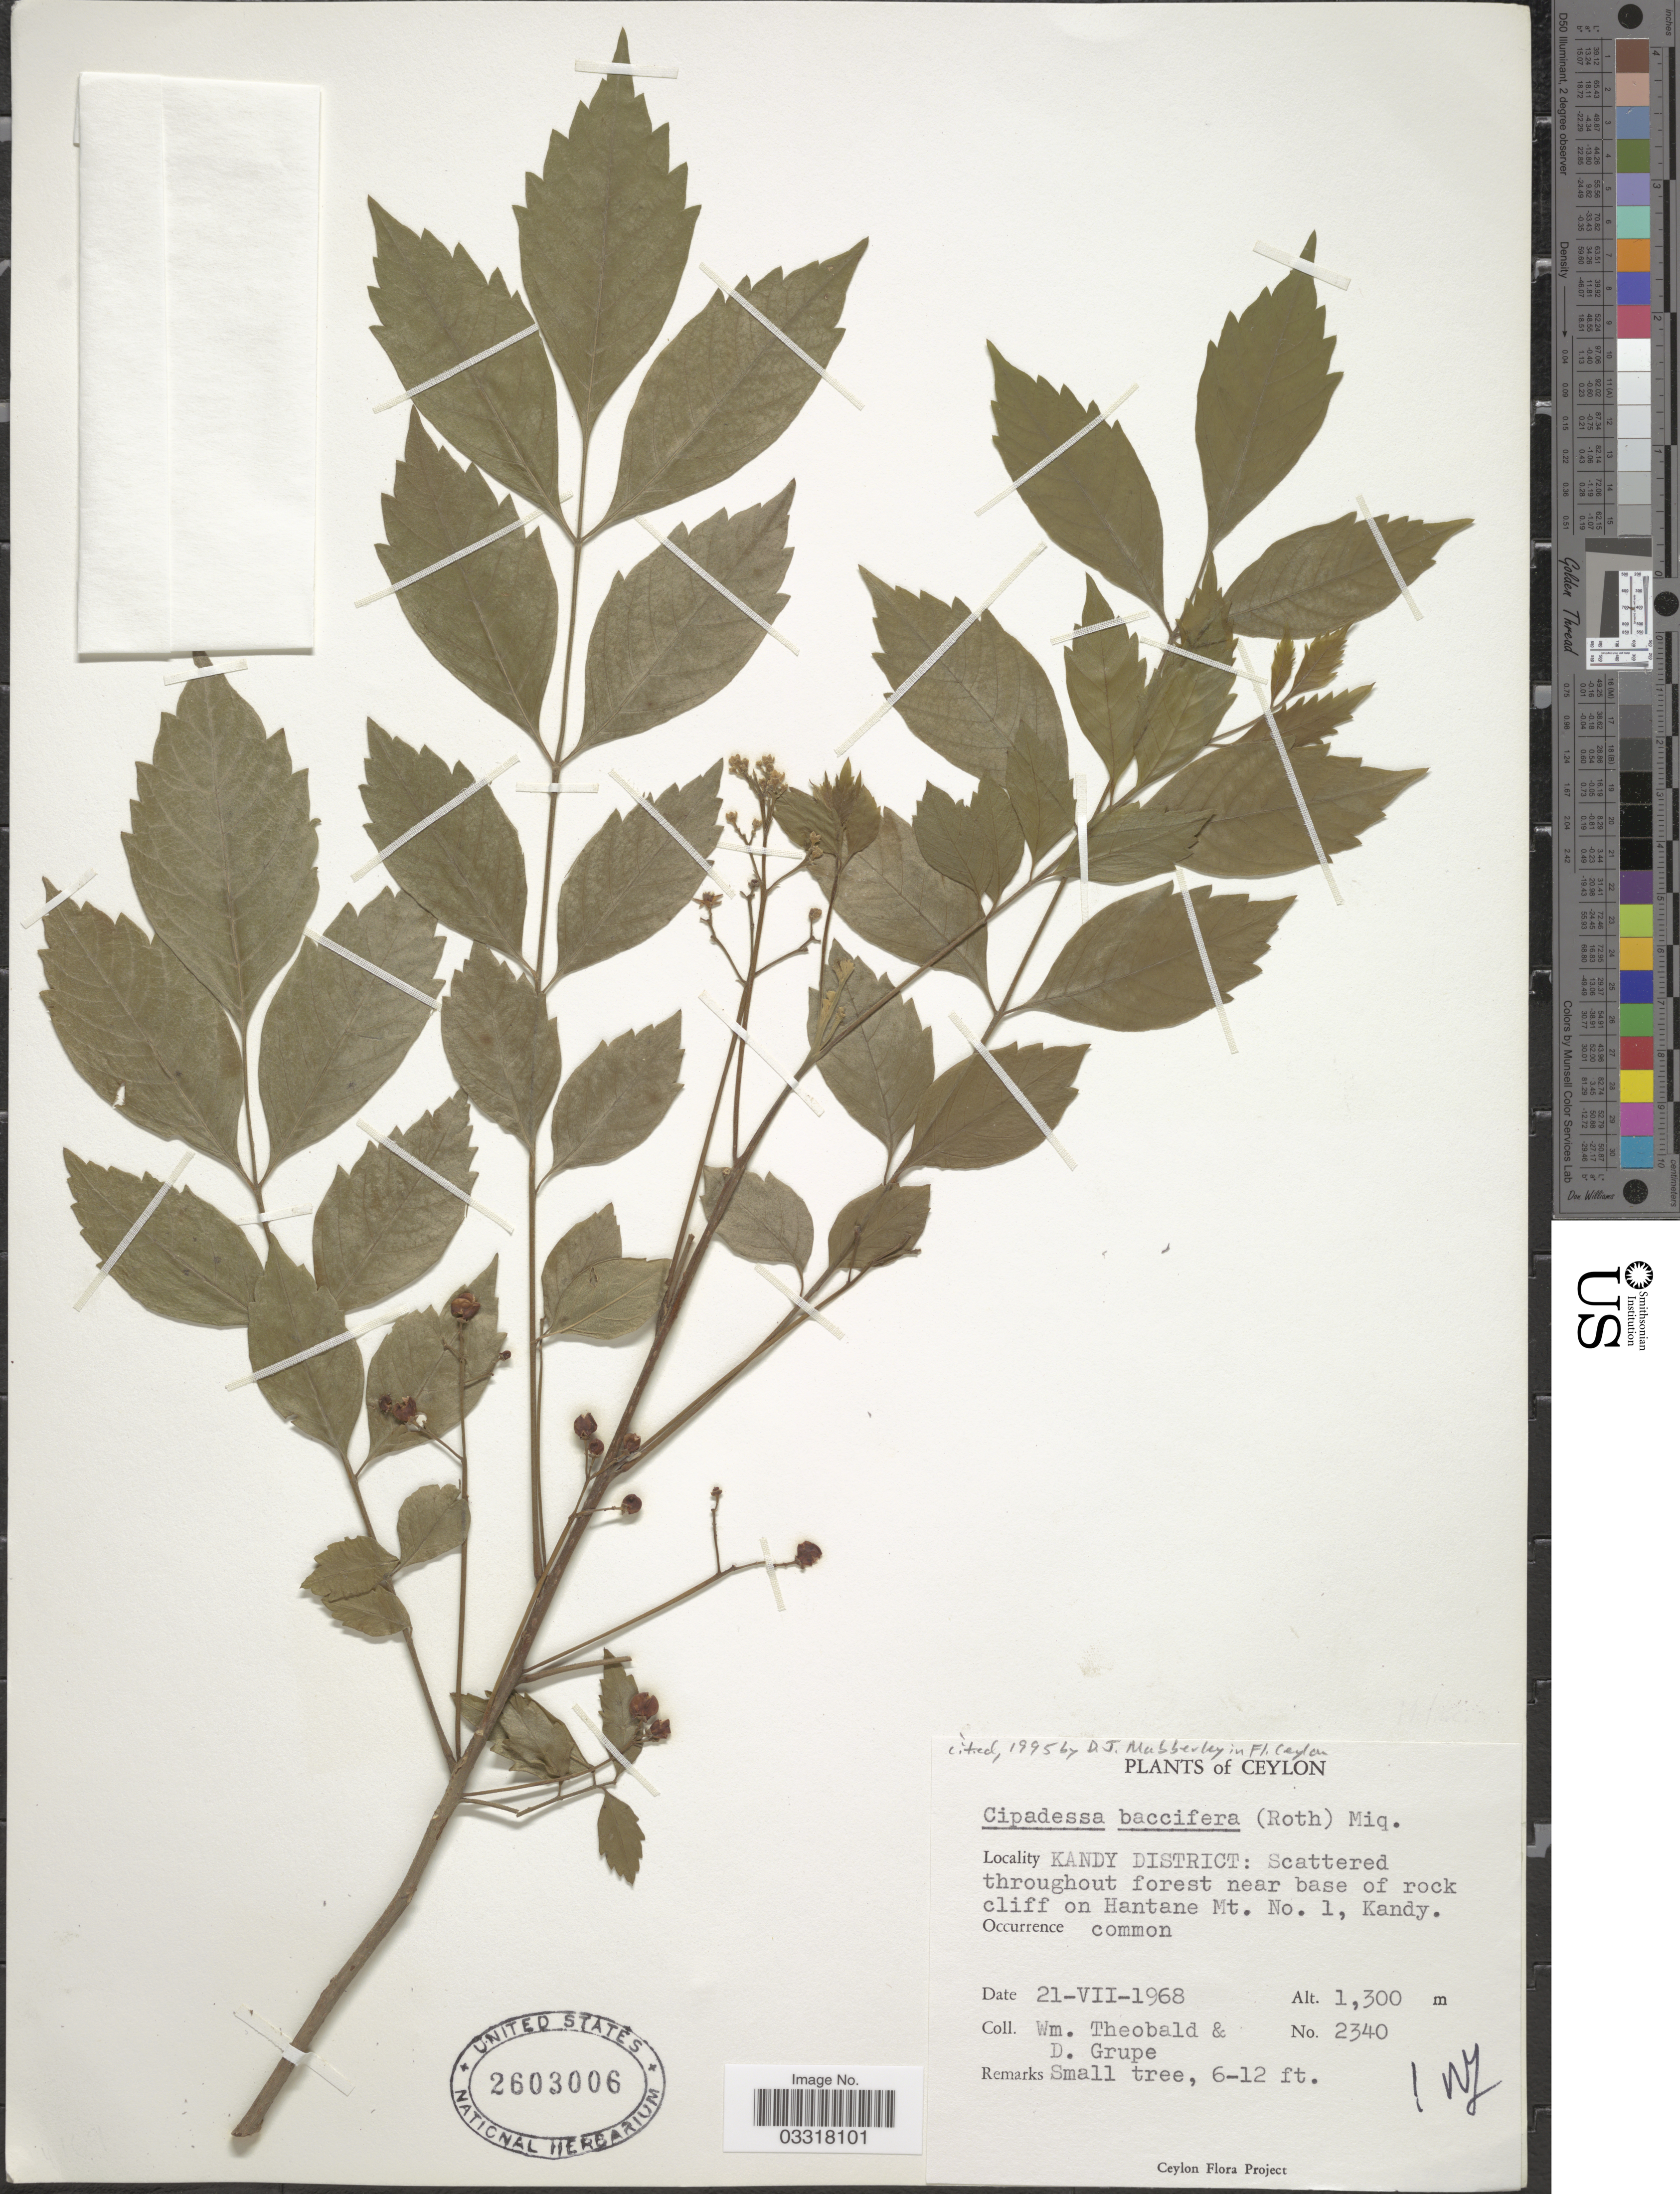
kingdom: Plantae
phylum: Tracheophyta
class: Magnoliopsida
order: Sapindales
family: Meliaceae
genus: Cipadessa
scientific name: Cipadessa baccifera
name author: Miq.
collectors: W. Theobald & D. Grupe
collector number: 2340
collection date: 1968-07-21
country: Sri Lanka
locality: Ceylon. Kandy District: near base of rock cliff on Hantane Mt. No. 1, Kandy.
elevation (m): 1300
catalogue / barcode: US 2603006